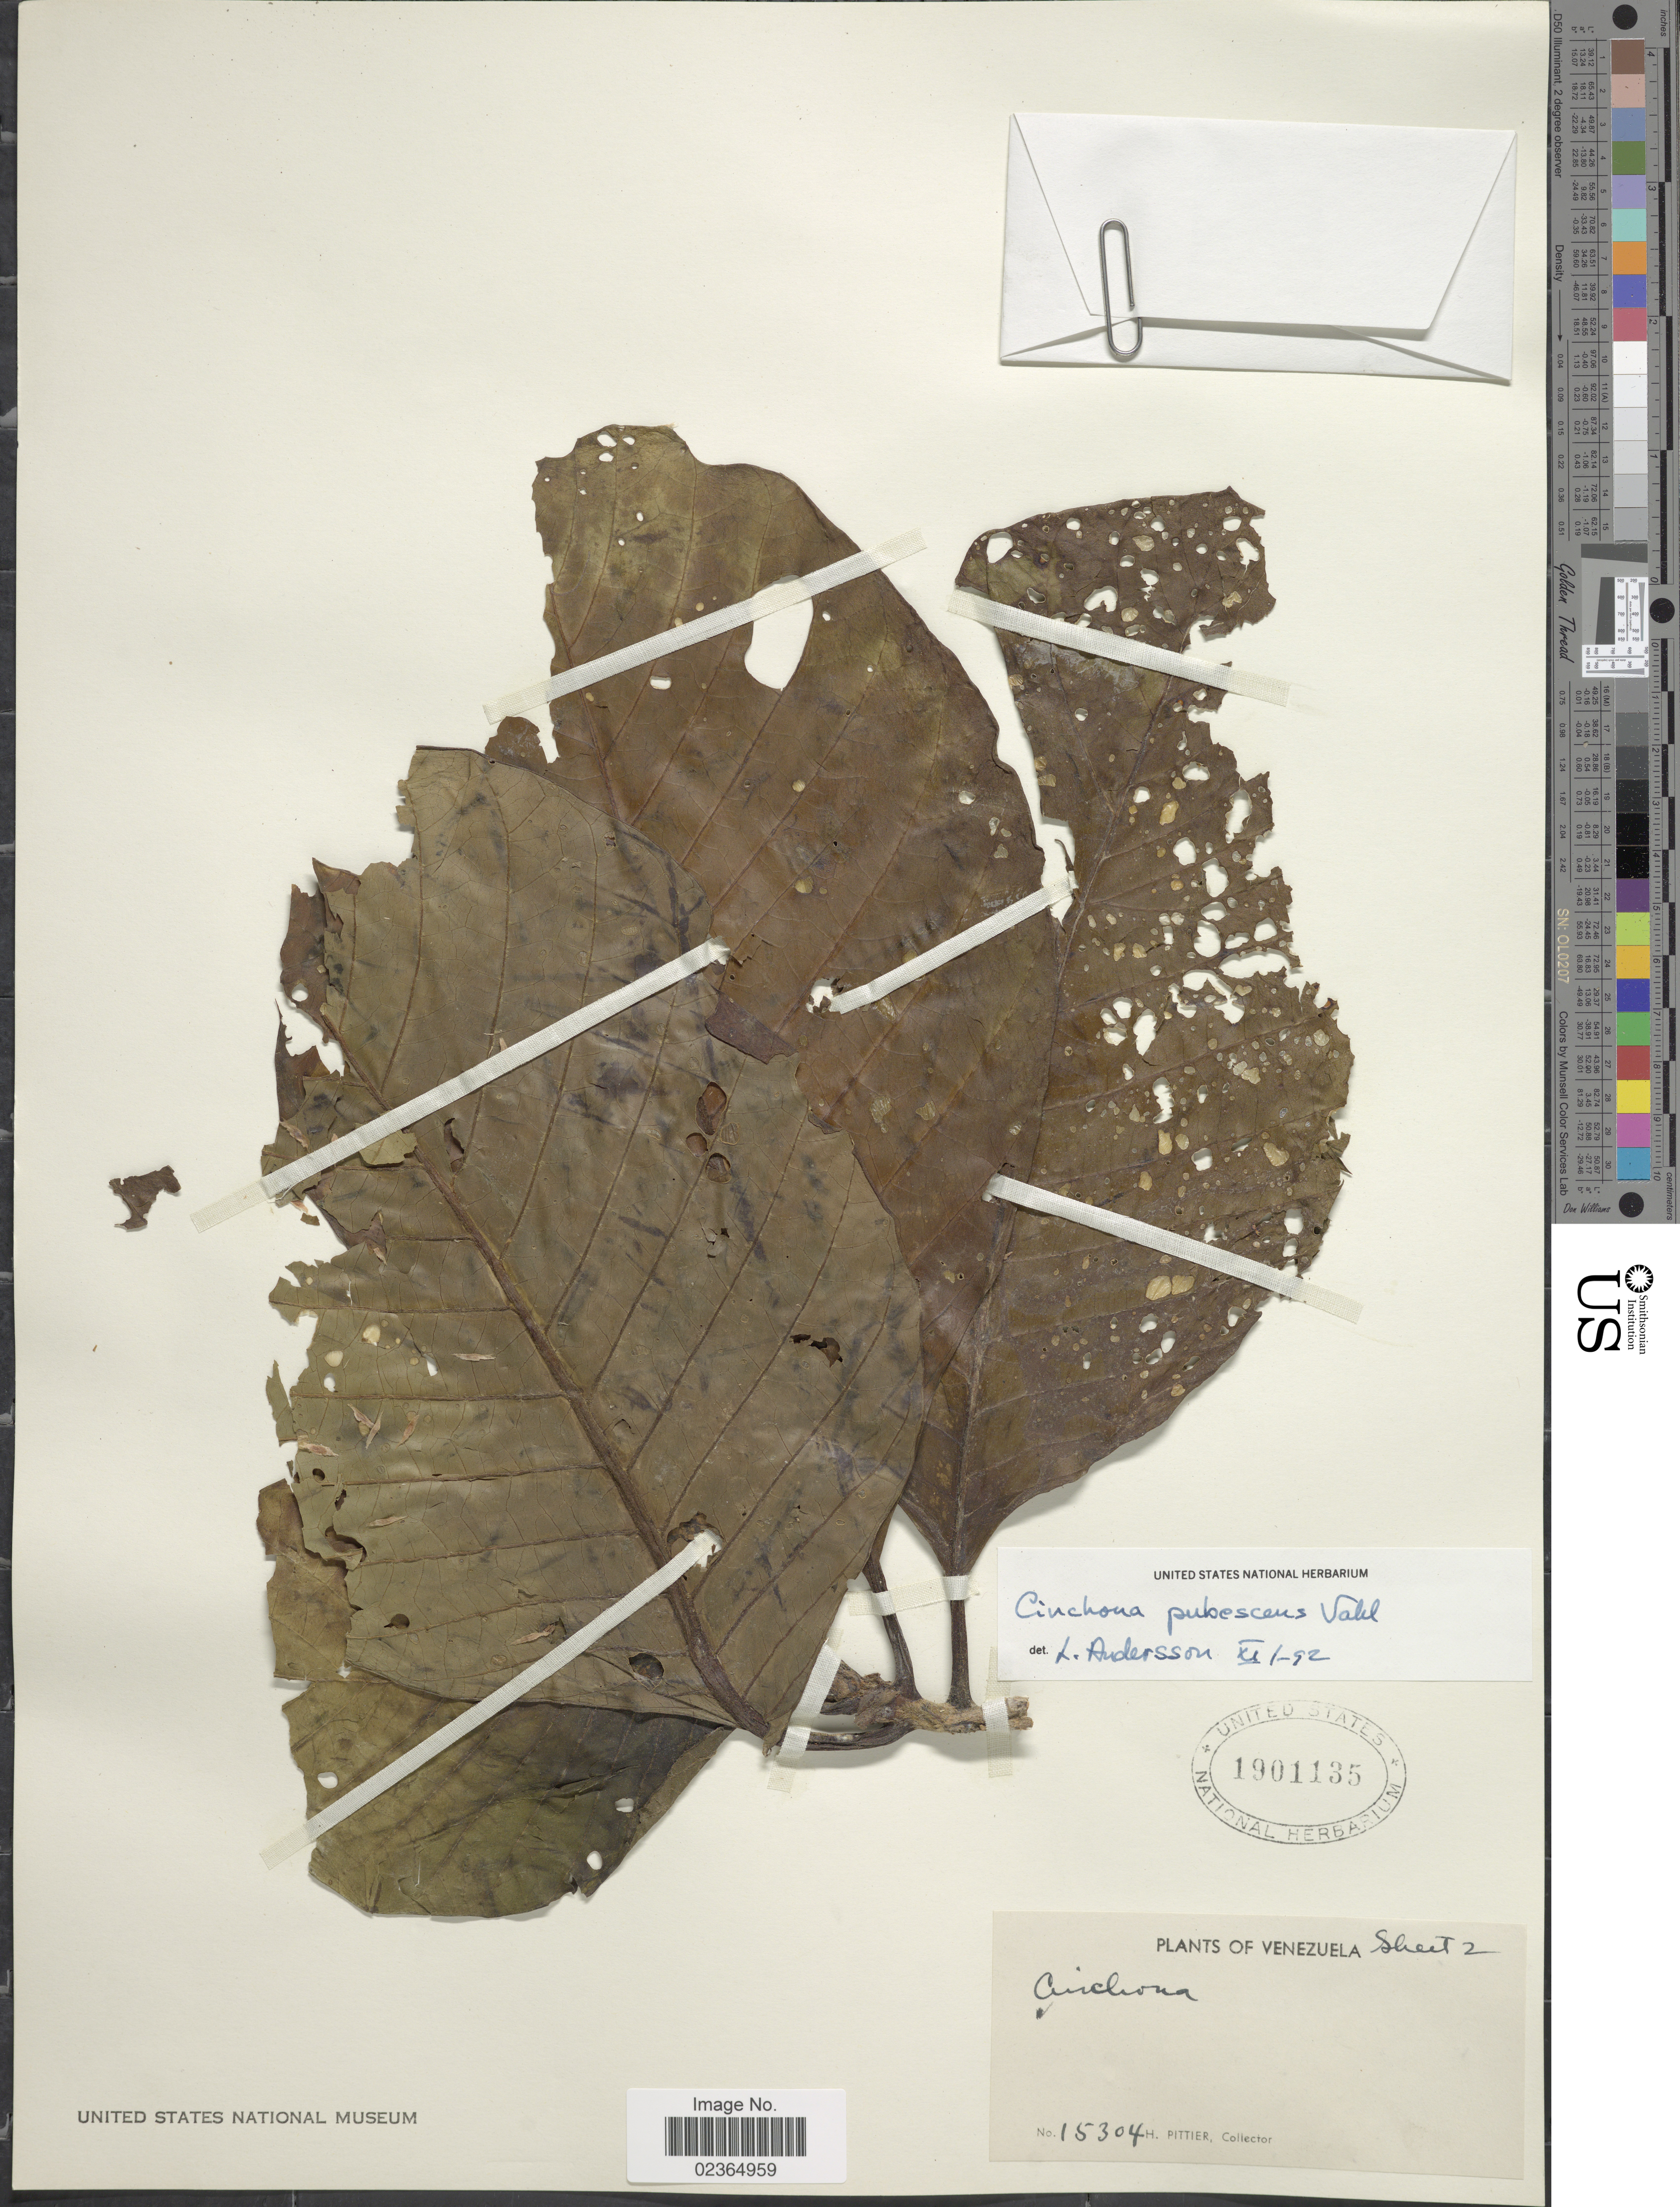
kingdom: Plantae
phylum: Tracheophyta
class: Magnoliopsida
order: Gentianales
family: Rubiaceae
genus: Cinchona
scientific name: Cinchona pubescens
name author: Vahl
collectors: H. F. Pittier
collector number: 15304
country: Venezuela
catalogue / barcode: US 1901135